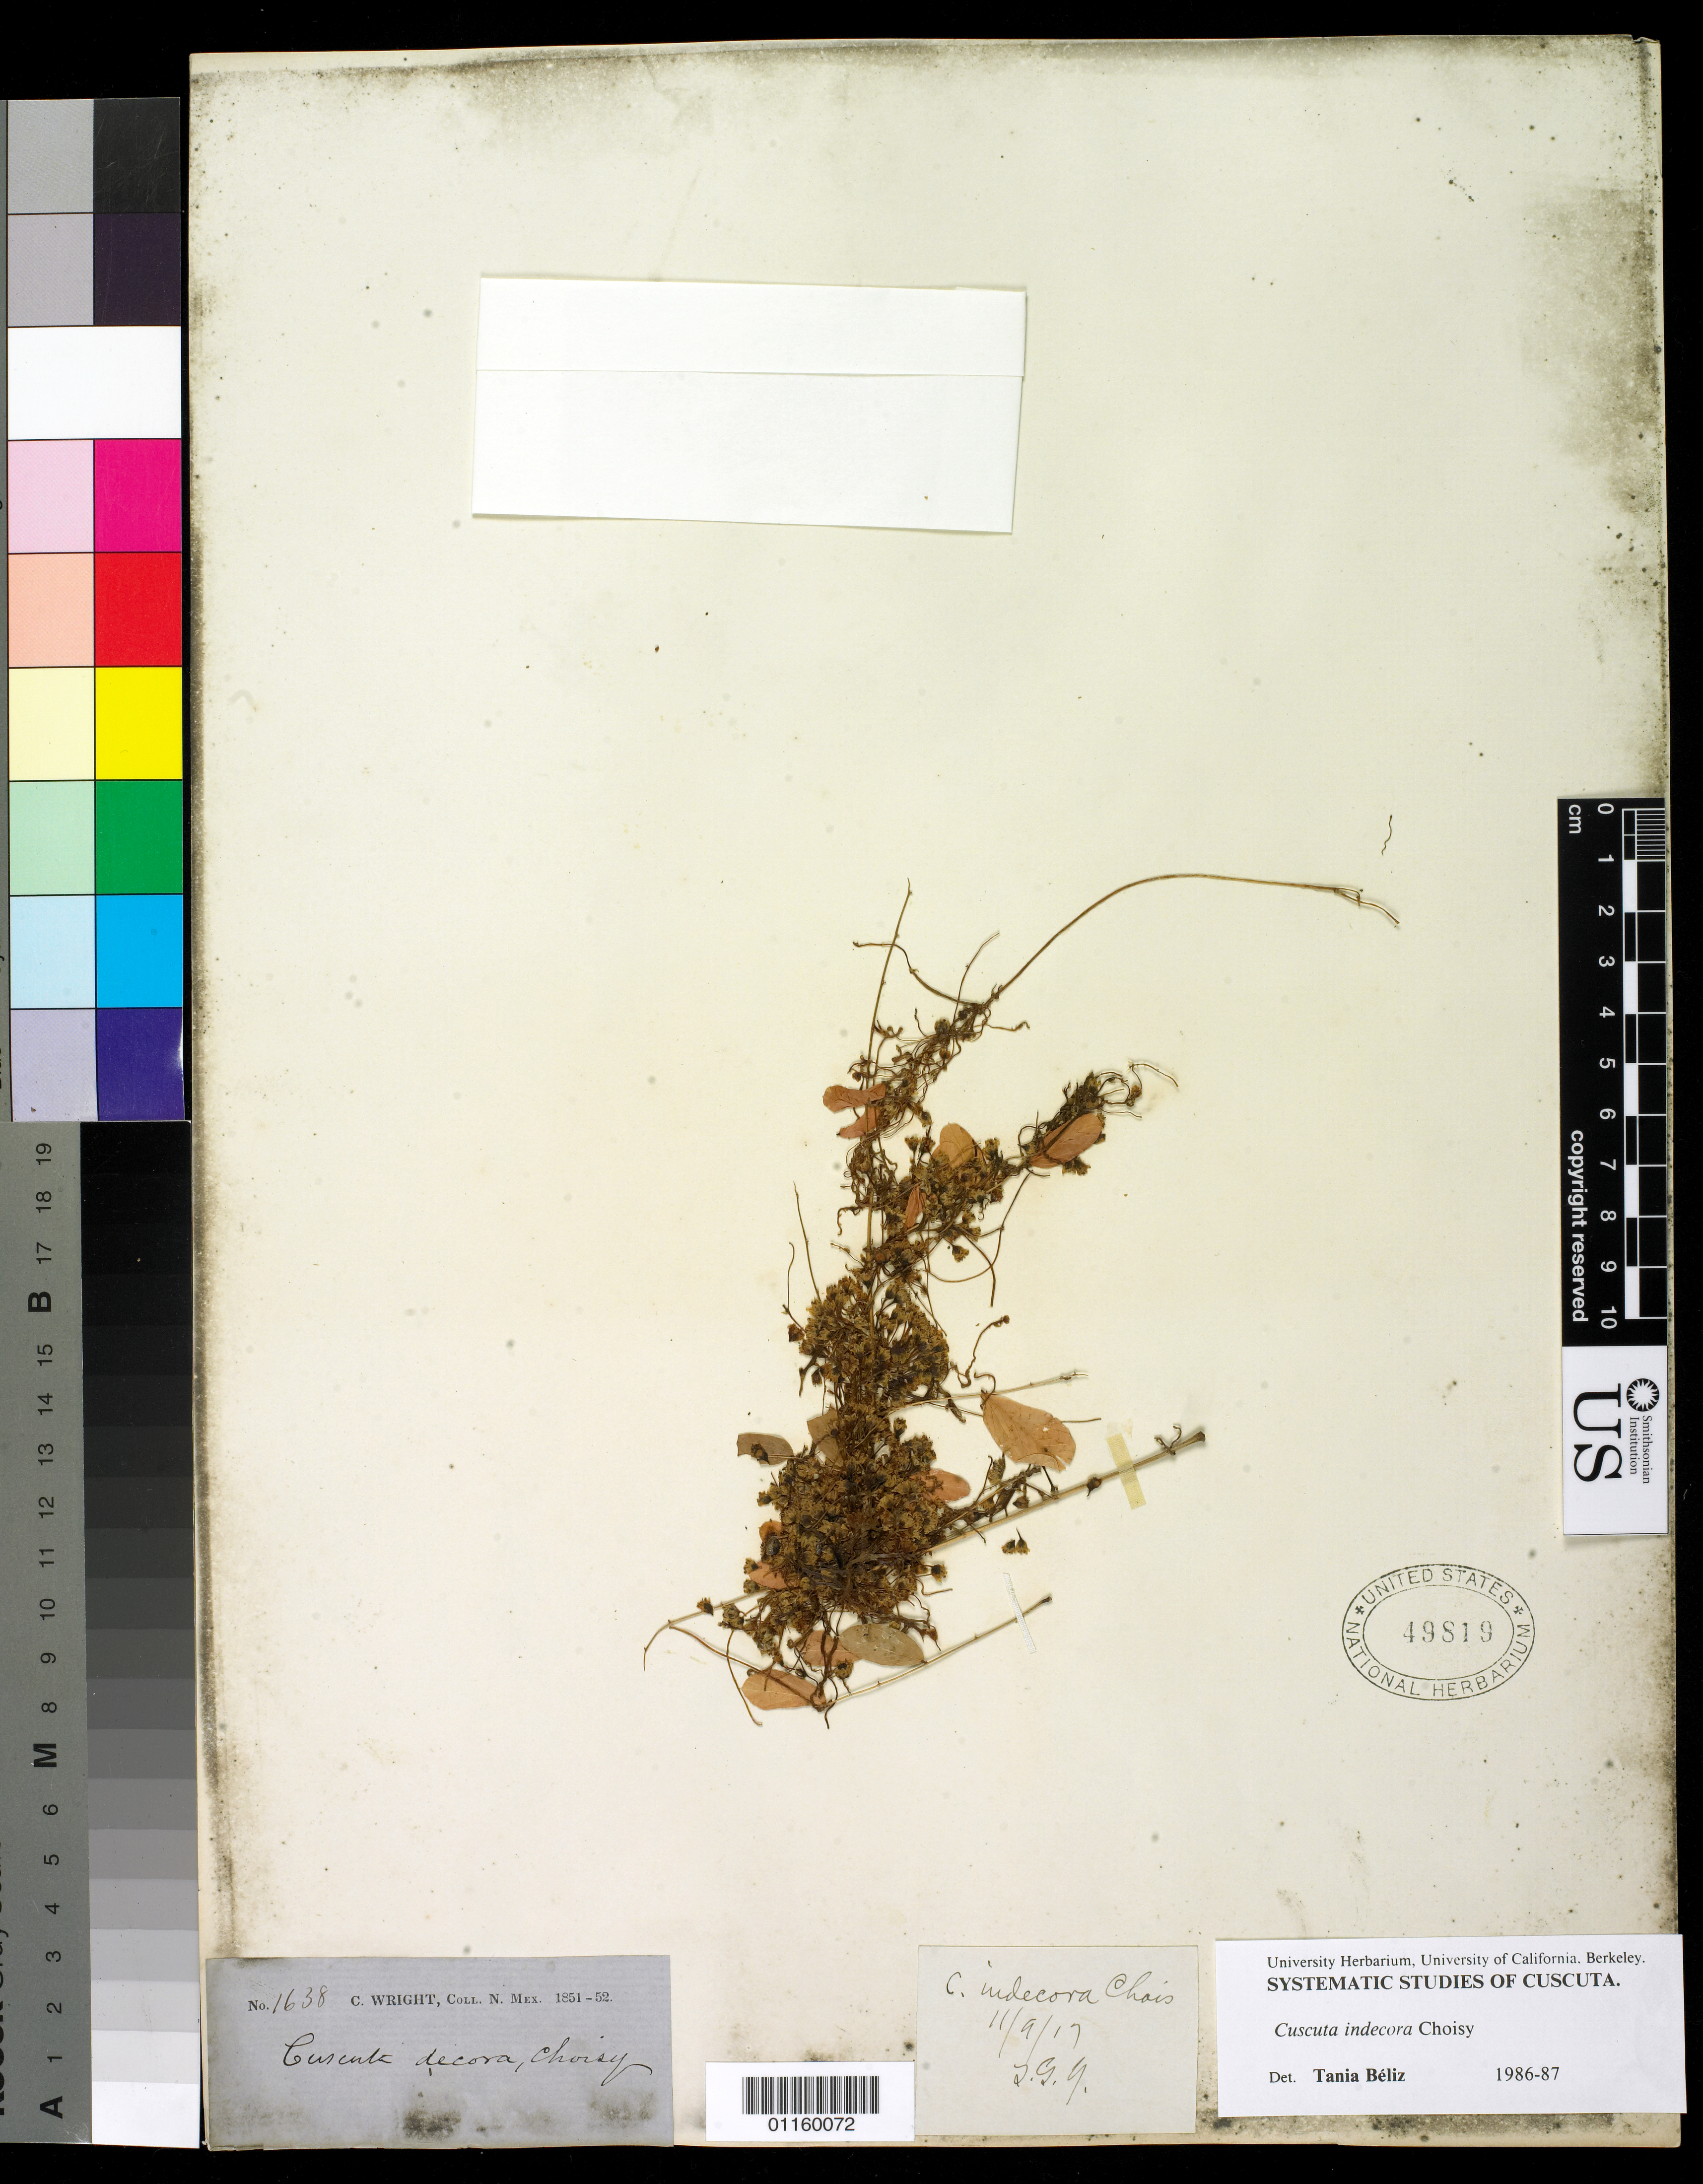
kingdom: Plantae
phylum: Tracheophyta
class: Magnoliopsida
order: Solanales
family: Convolvulaceae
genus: Cuscuta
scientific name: Cuscuta indecora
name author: Choisy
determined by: Béliz, T.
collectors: C. Wright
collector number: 1638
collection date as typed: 1851 to -- --- 1852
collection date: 1851/1852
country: United States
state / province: New Mexico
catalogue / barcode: US 49819